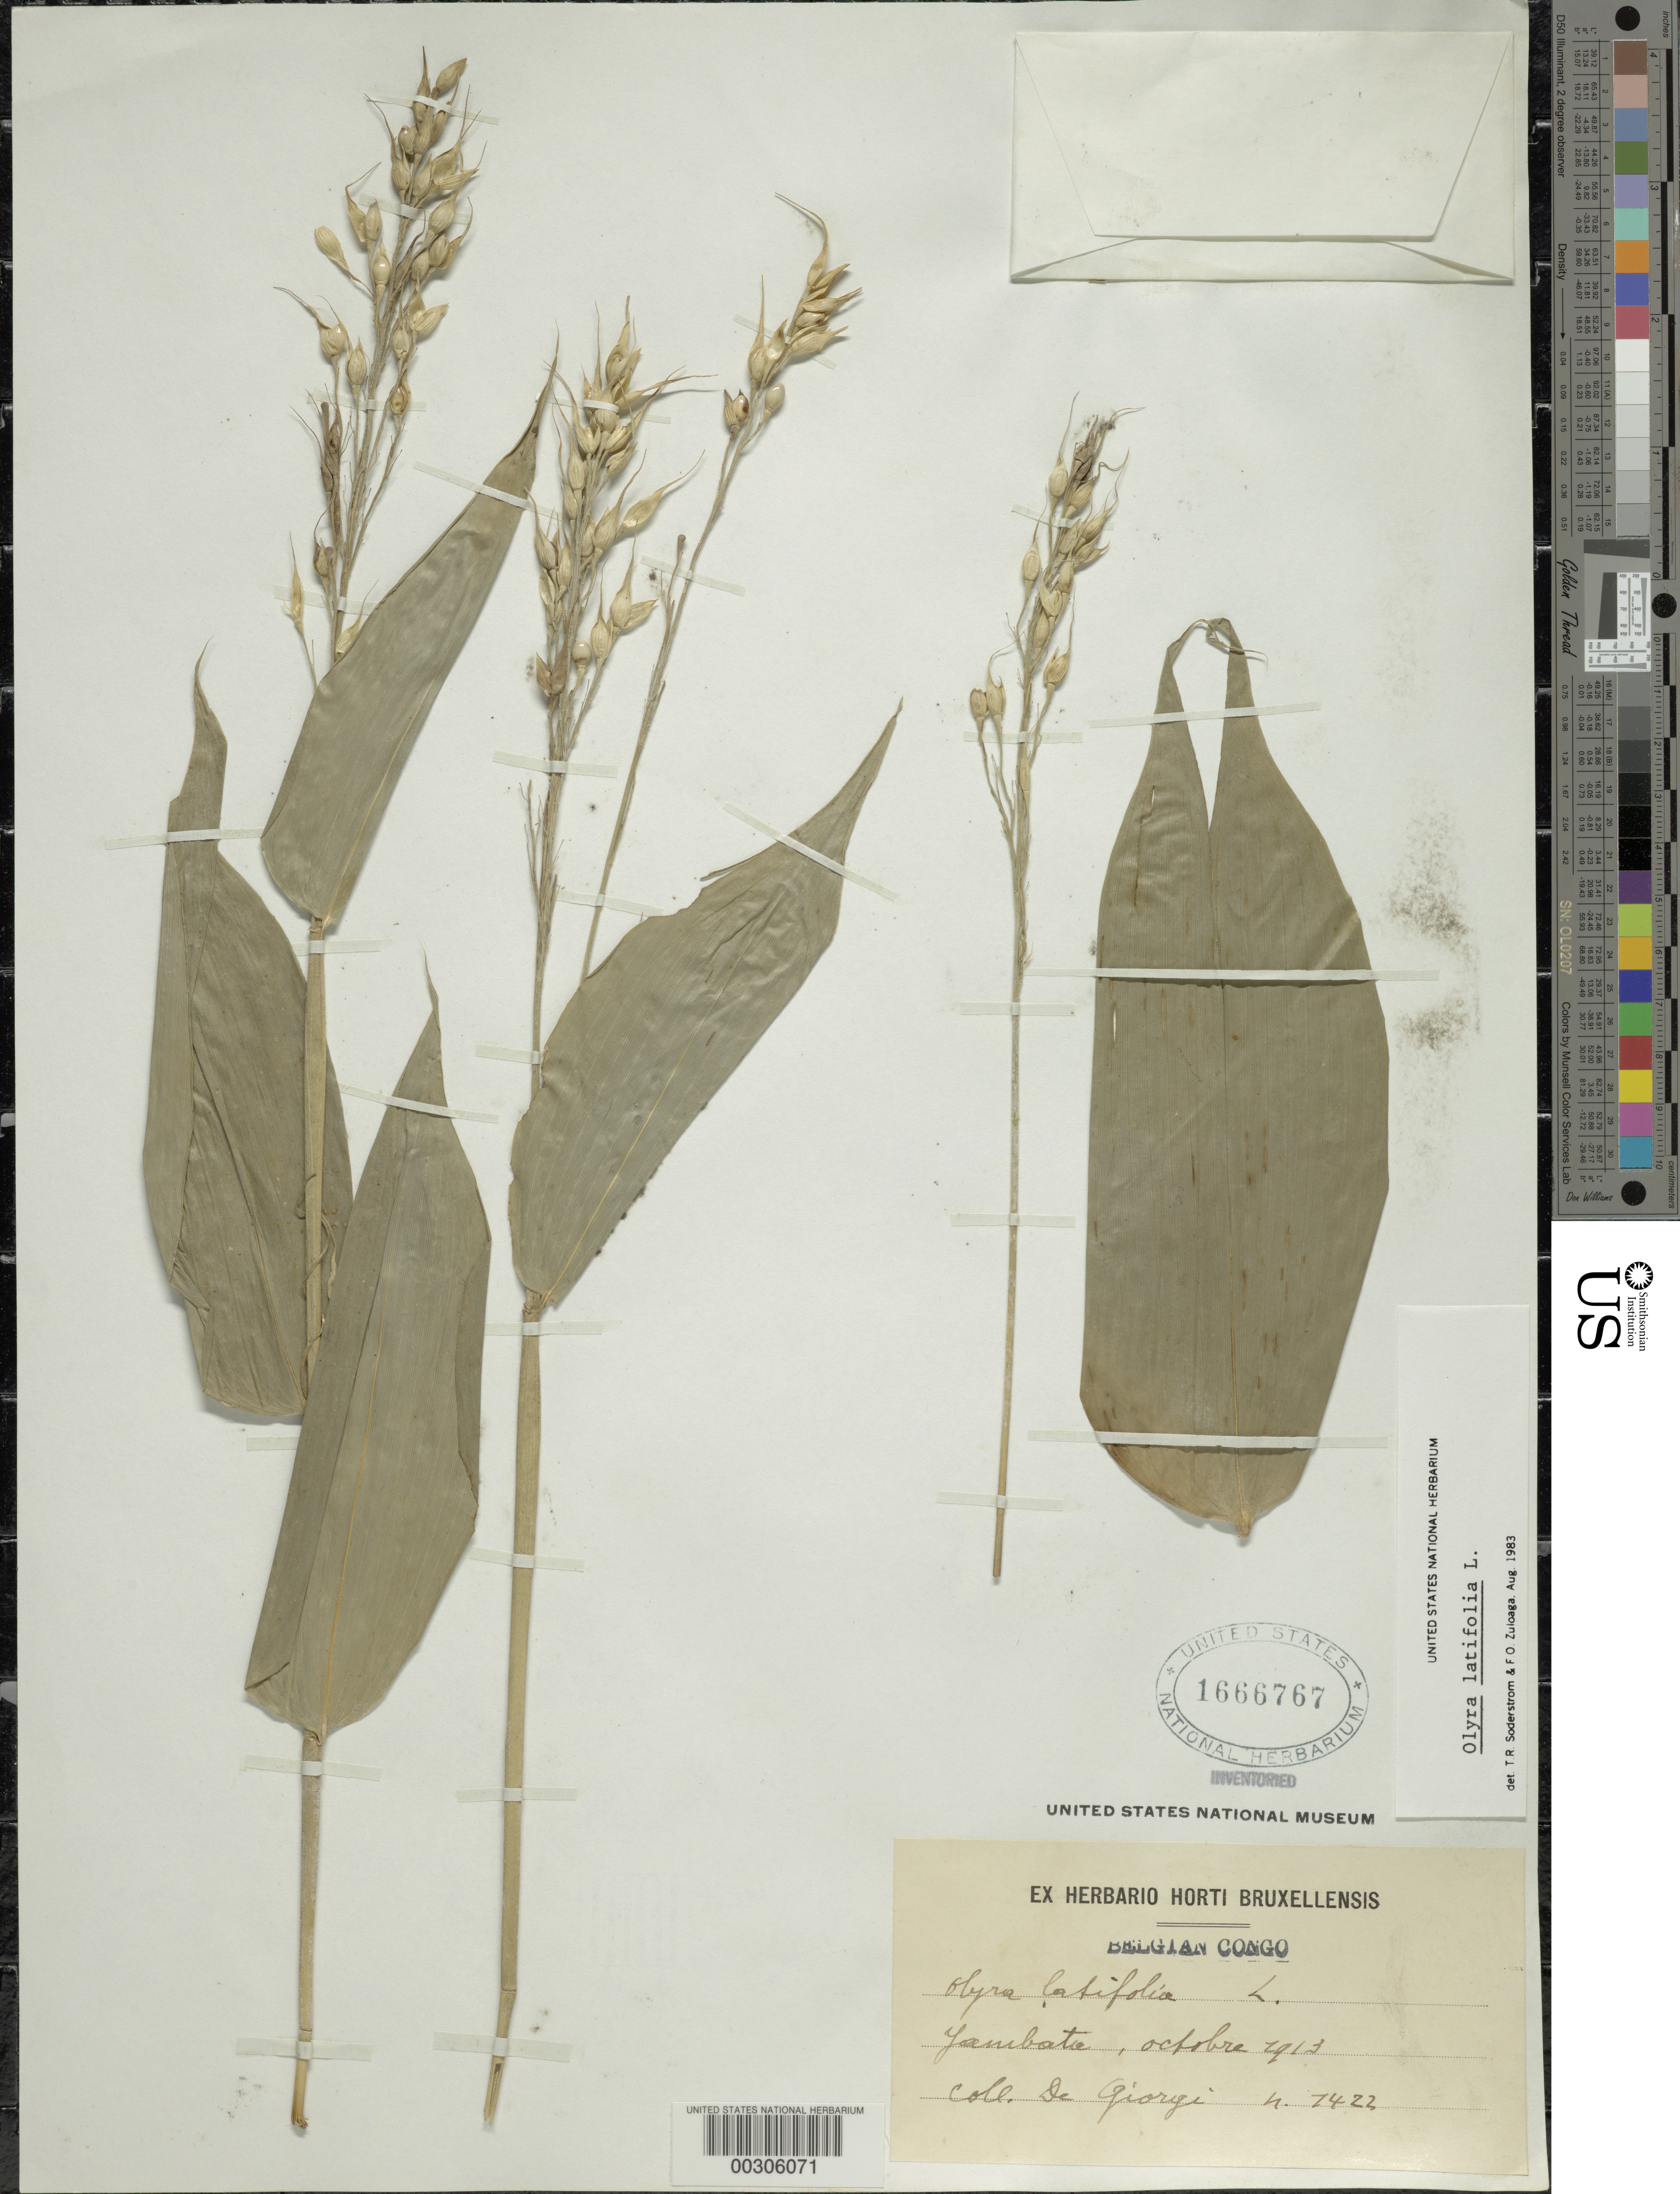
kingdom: Plantae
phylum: Tracheophyta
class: Liliopsida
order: Poales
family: Poaceae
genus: Olyra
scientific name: Olyra latifolia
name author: L.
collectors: D. Giorgi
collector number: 7422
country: Congo, Democratic Republic of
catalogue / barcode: US 1666767